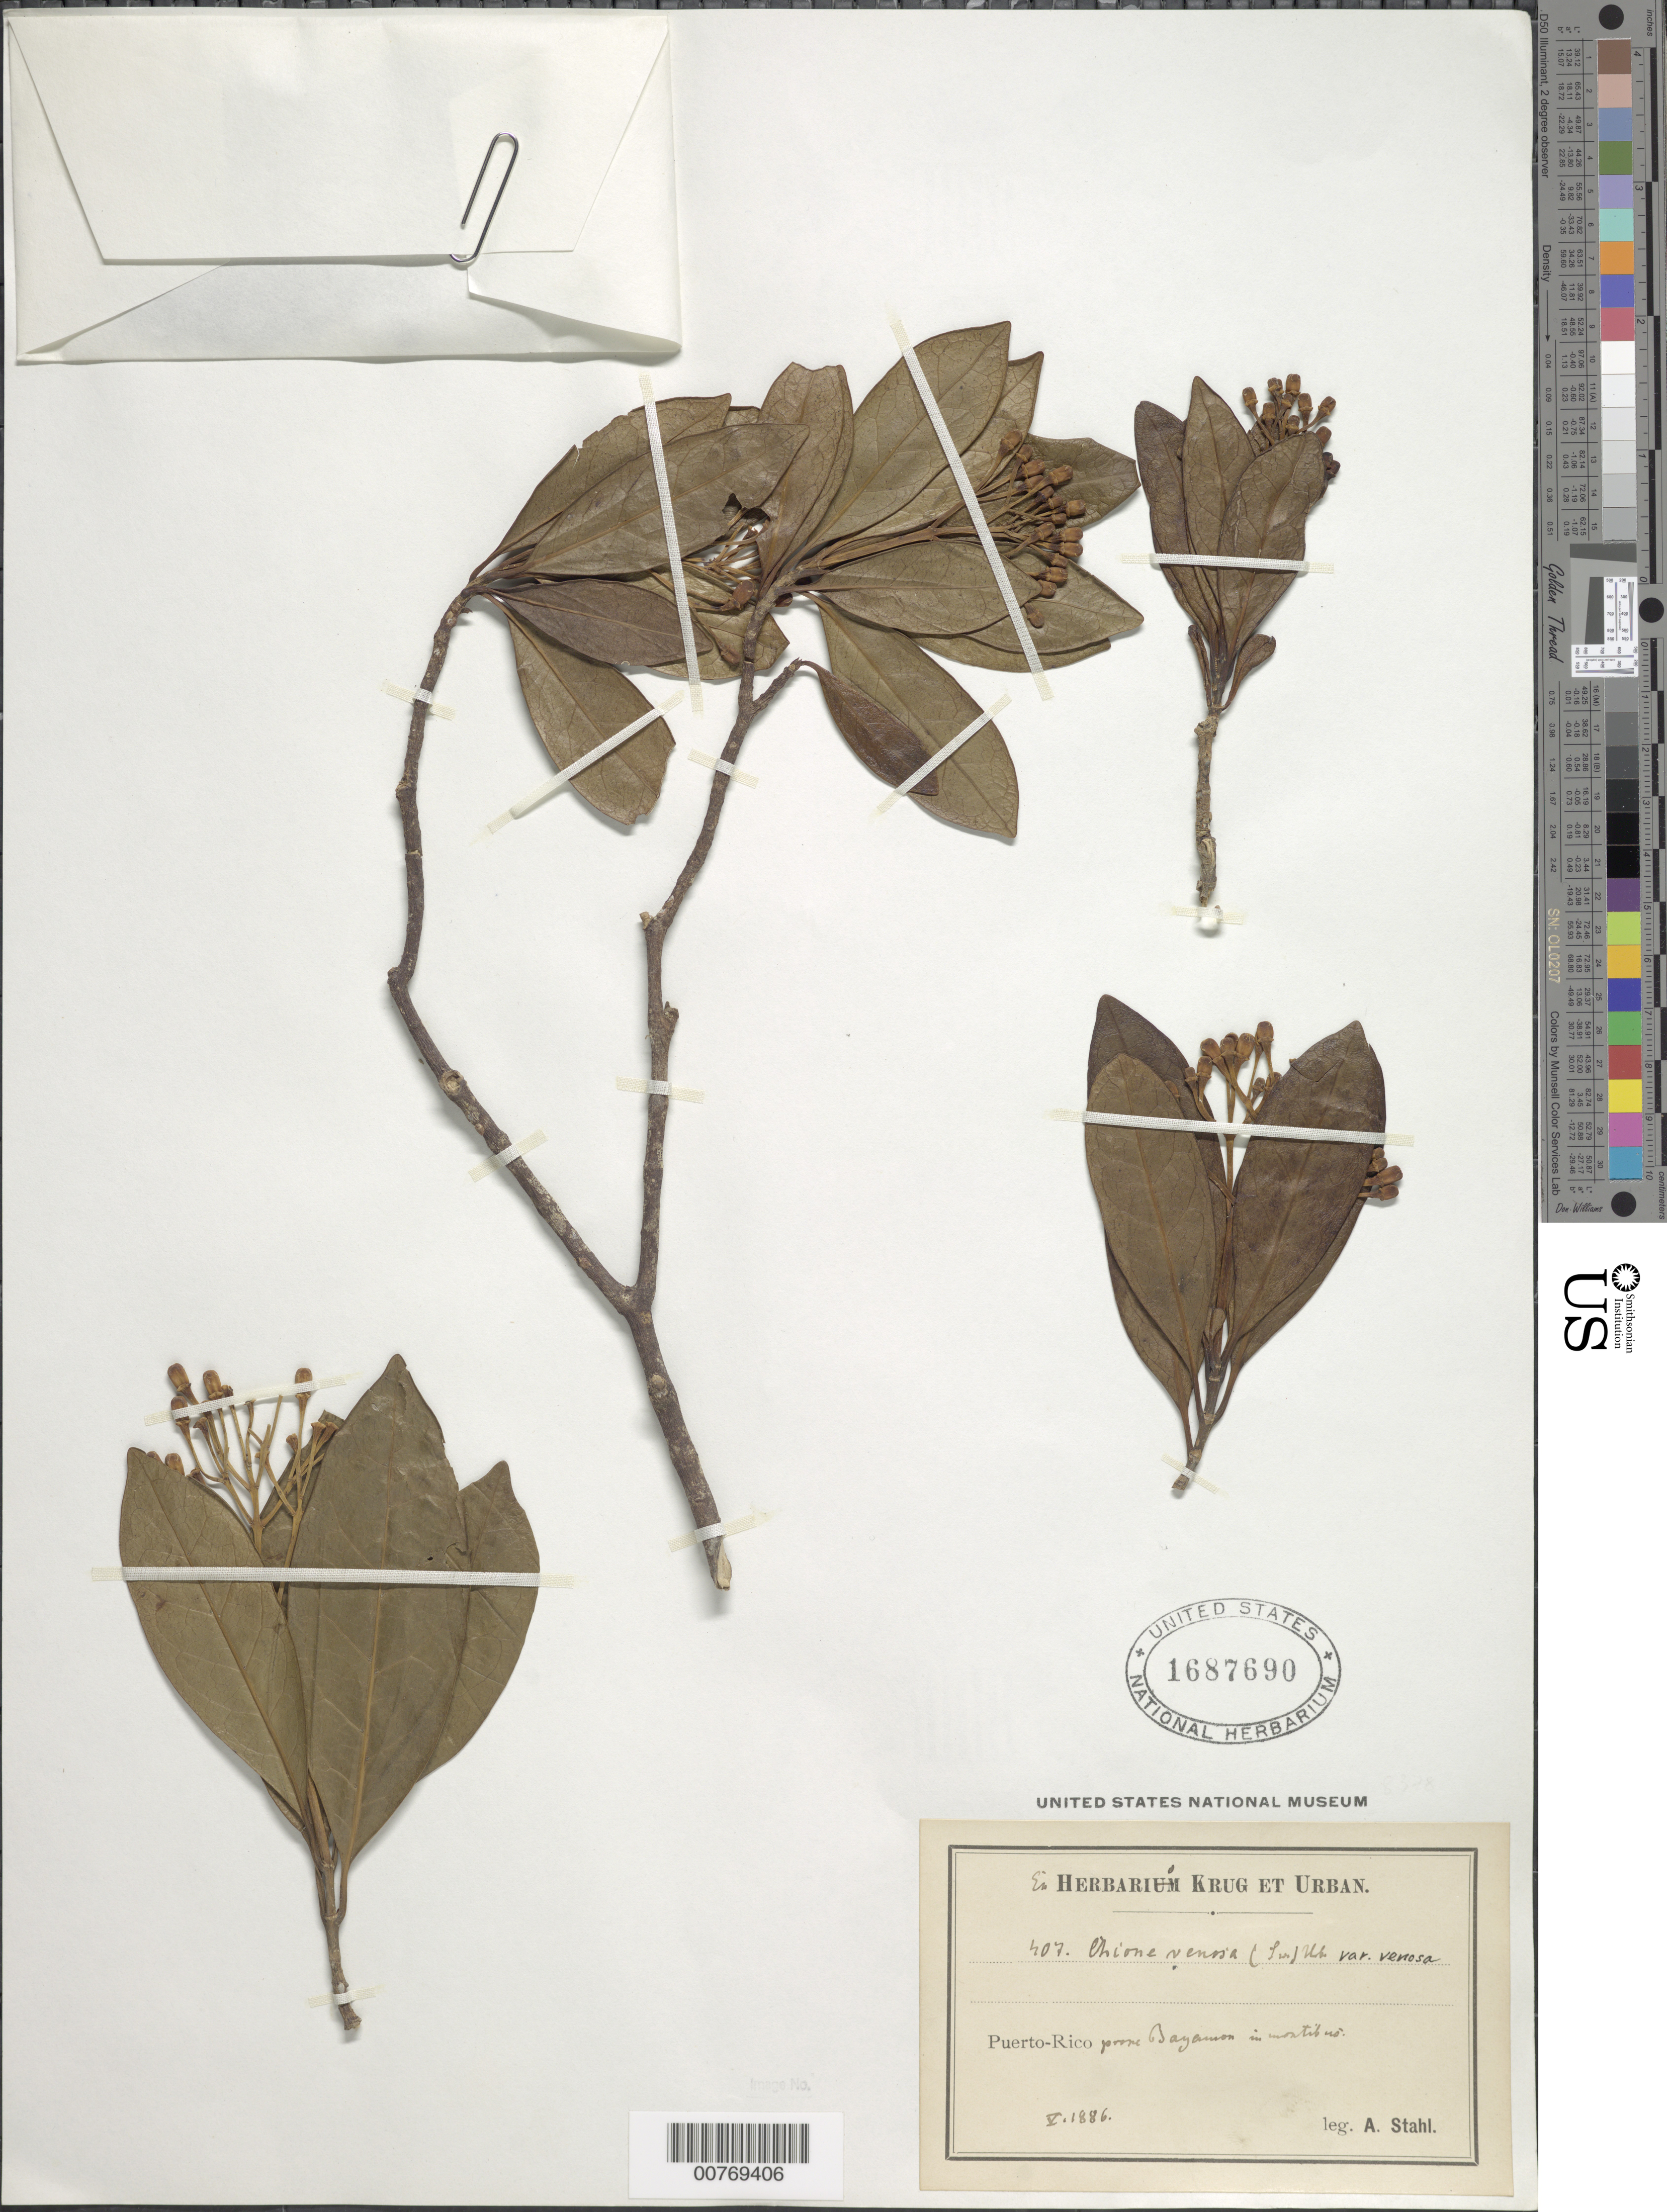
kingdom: Plantae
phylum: Tracheophyta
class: Magnoliopsida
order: Gentianales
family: Rubiaceae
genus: Chione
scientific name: Chione venosa var. venosa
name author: (Sw.) Urb.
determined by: Taylor, D. W., (MICH), University of Michigan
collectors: A. Stahl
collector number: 407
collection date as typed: May 1886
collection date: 1886-05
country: Puerto Rico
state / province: Bayamón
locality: Prope Bayamon in montibus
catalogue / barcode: US 1687690